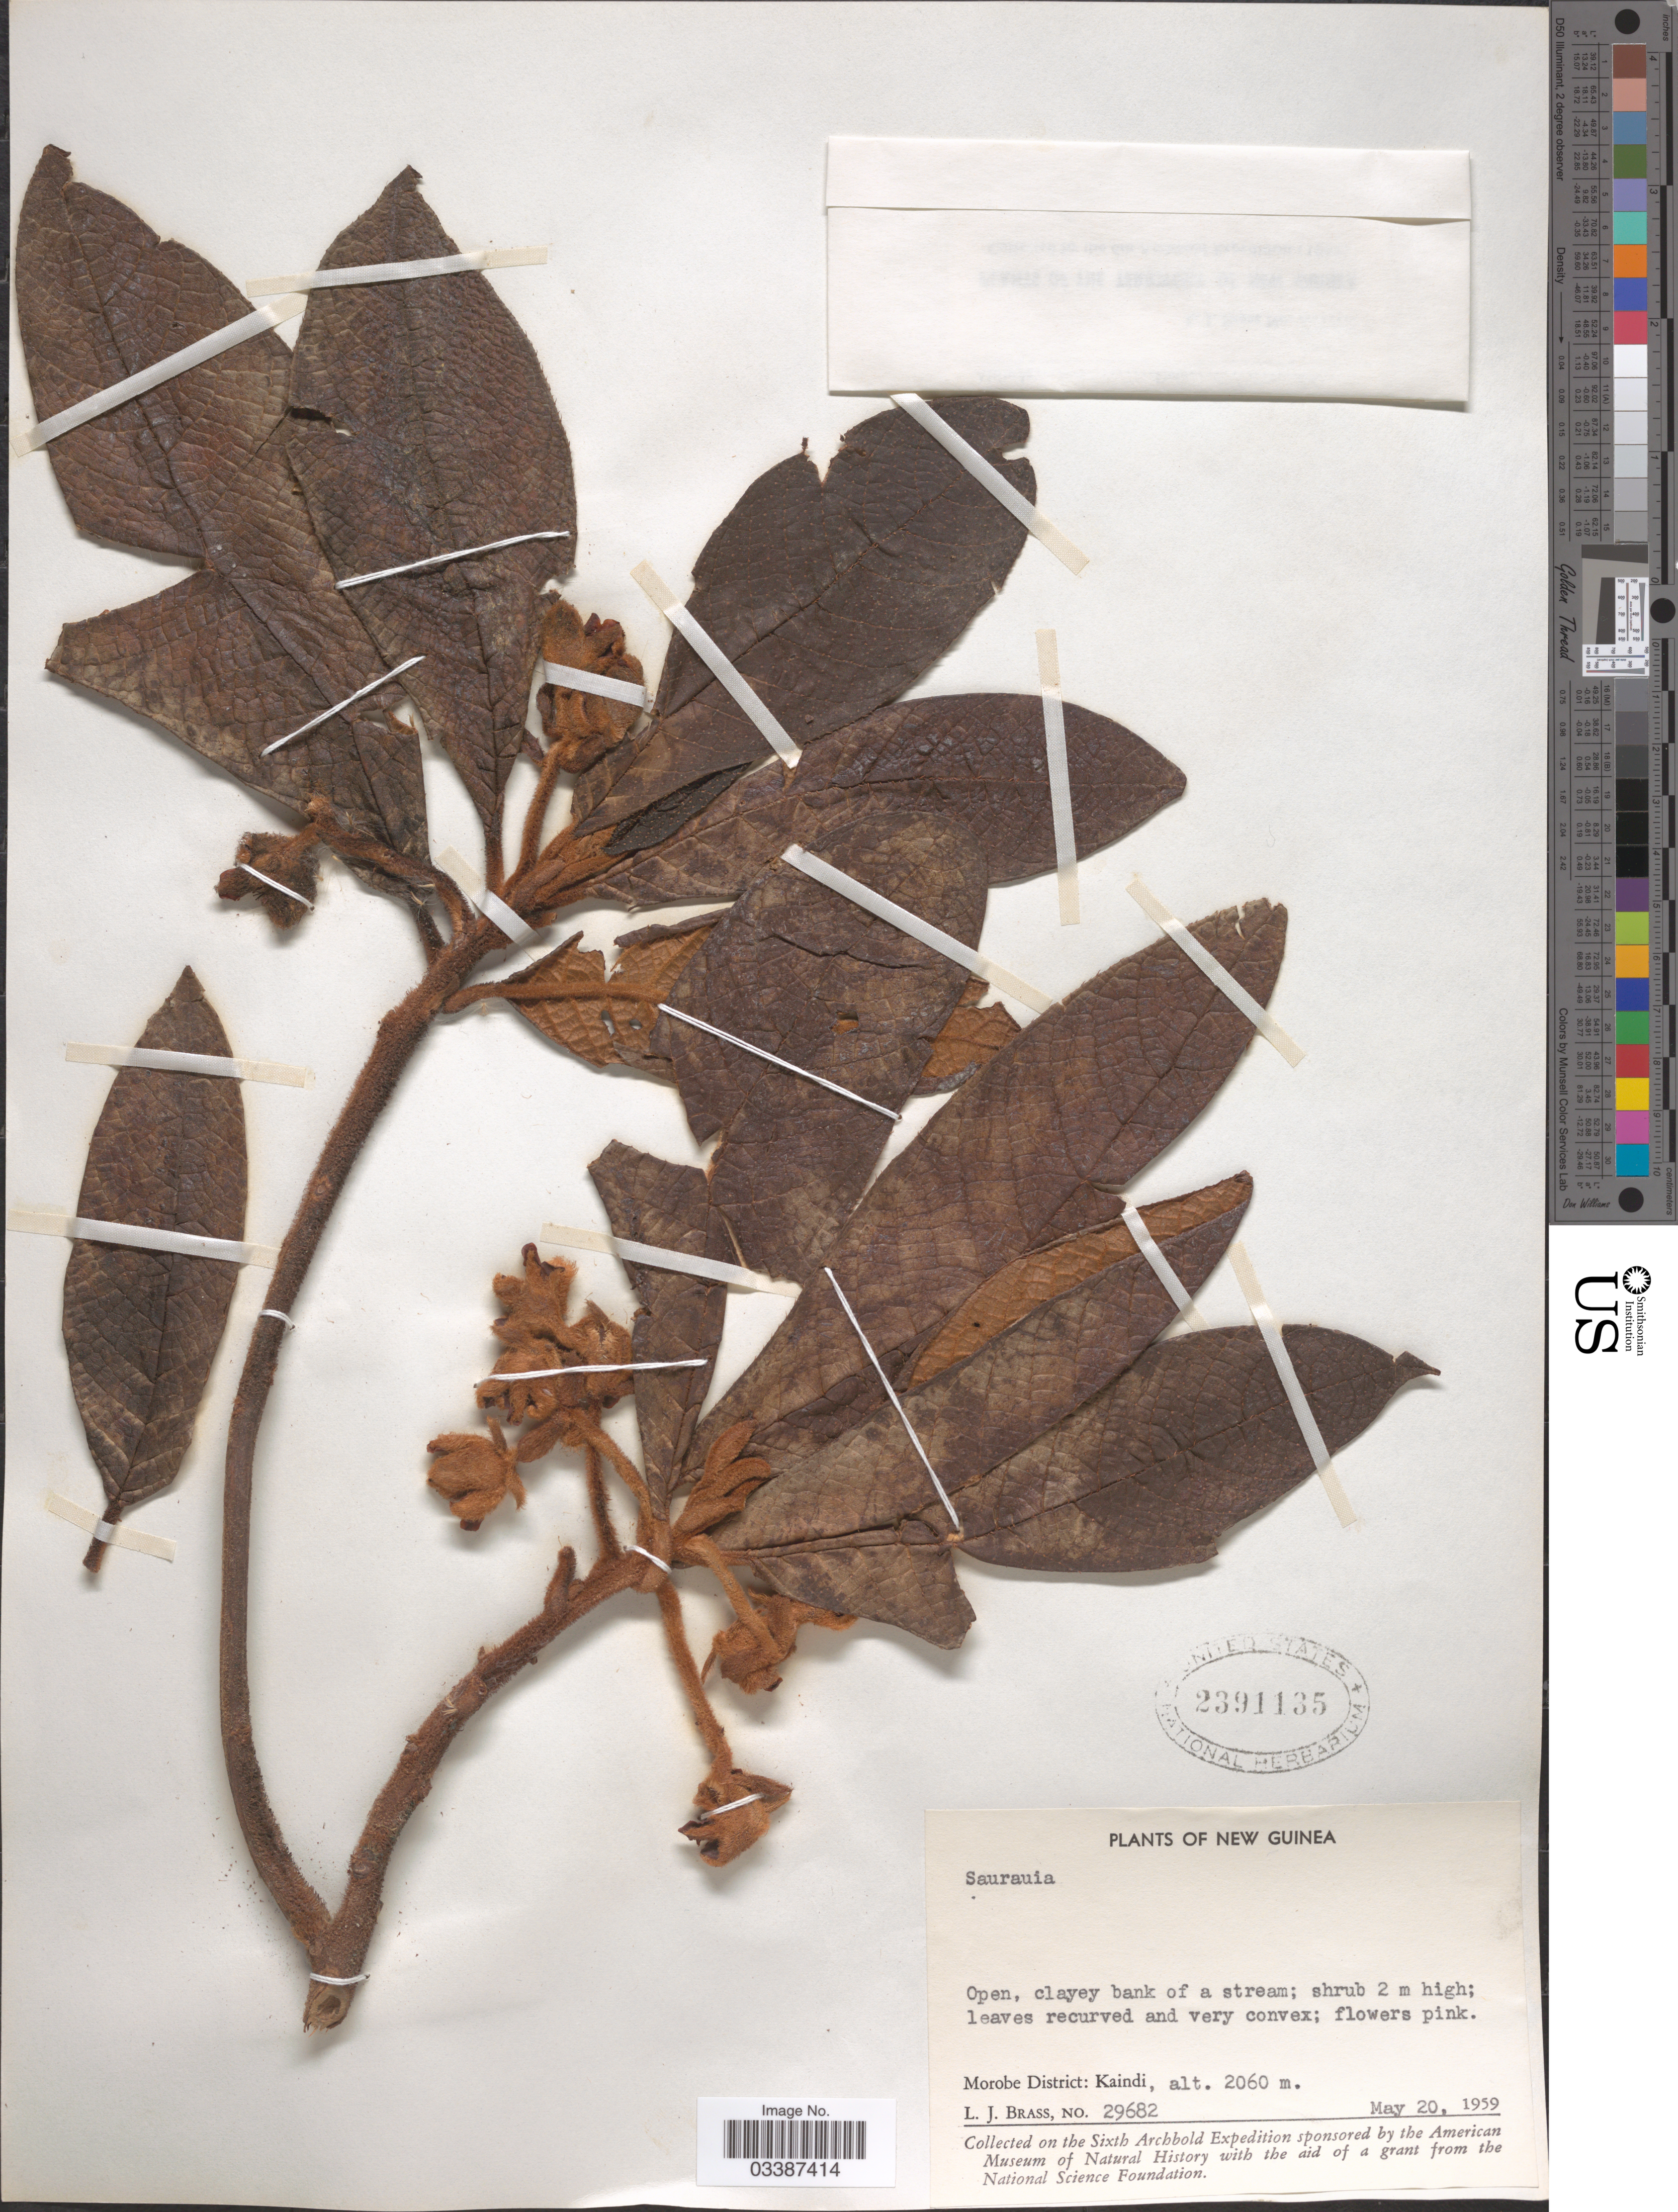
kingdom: Plantae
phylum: Tracheophyta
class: Magnoliopsida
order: Ericales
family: Actinidiaceae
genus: Saurauia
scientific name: Saurauia sp.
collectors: L. J. Brass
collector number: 29682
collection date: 1959-05-20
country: Papua New Guinea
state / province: Morobe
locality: New Guinea. Morobe District: Kaindi.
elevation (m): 2060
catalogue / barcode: US 2391135